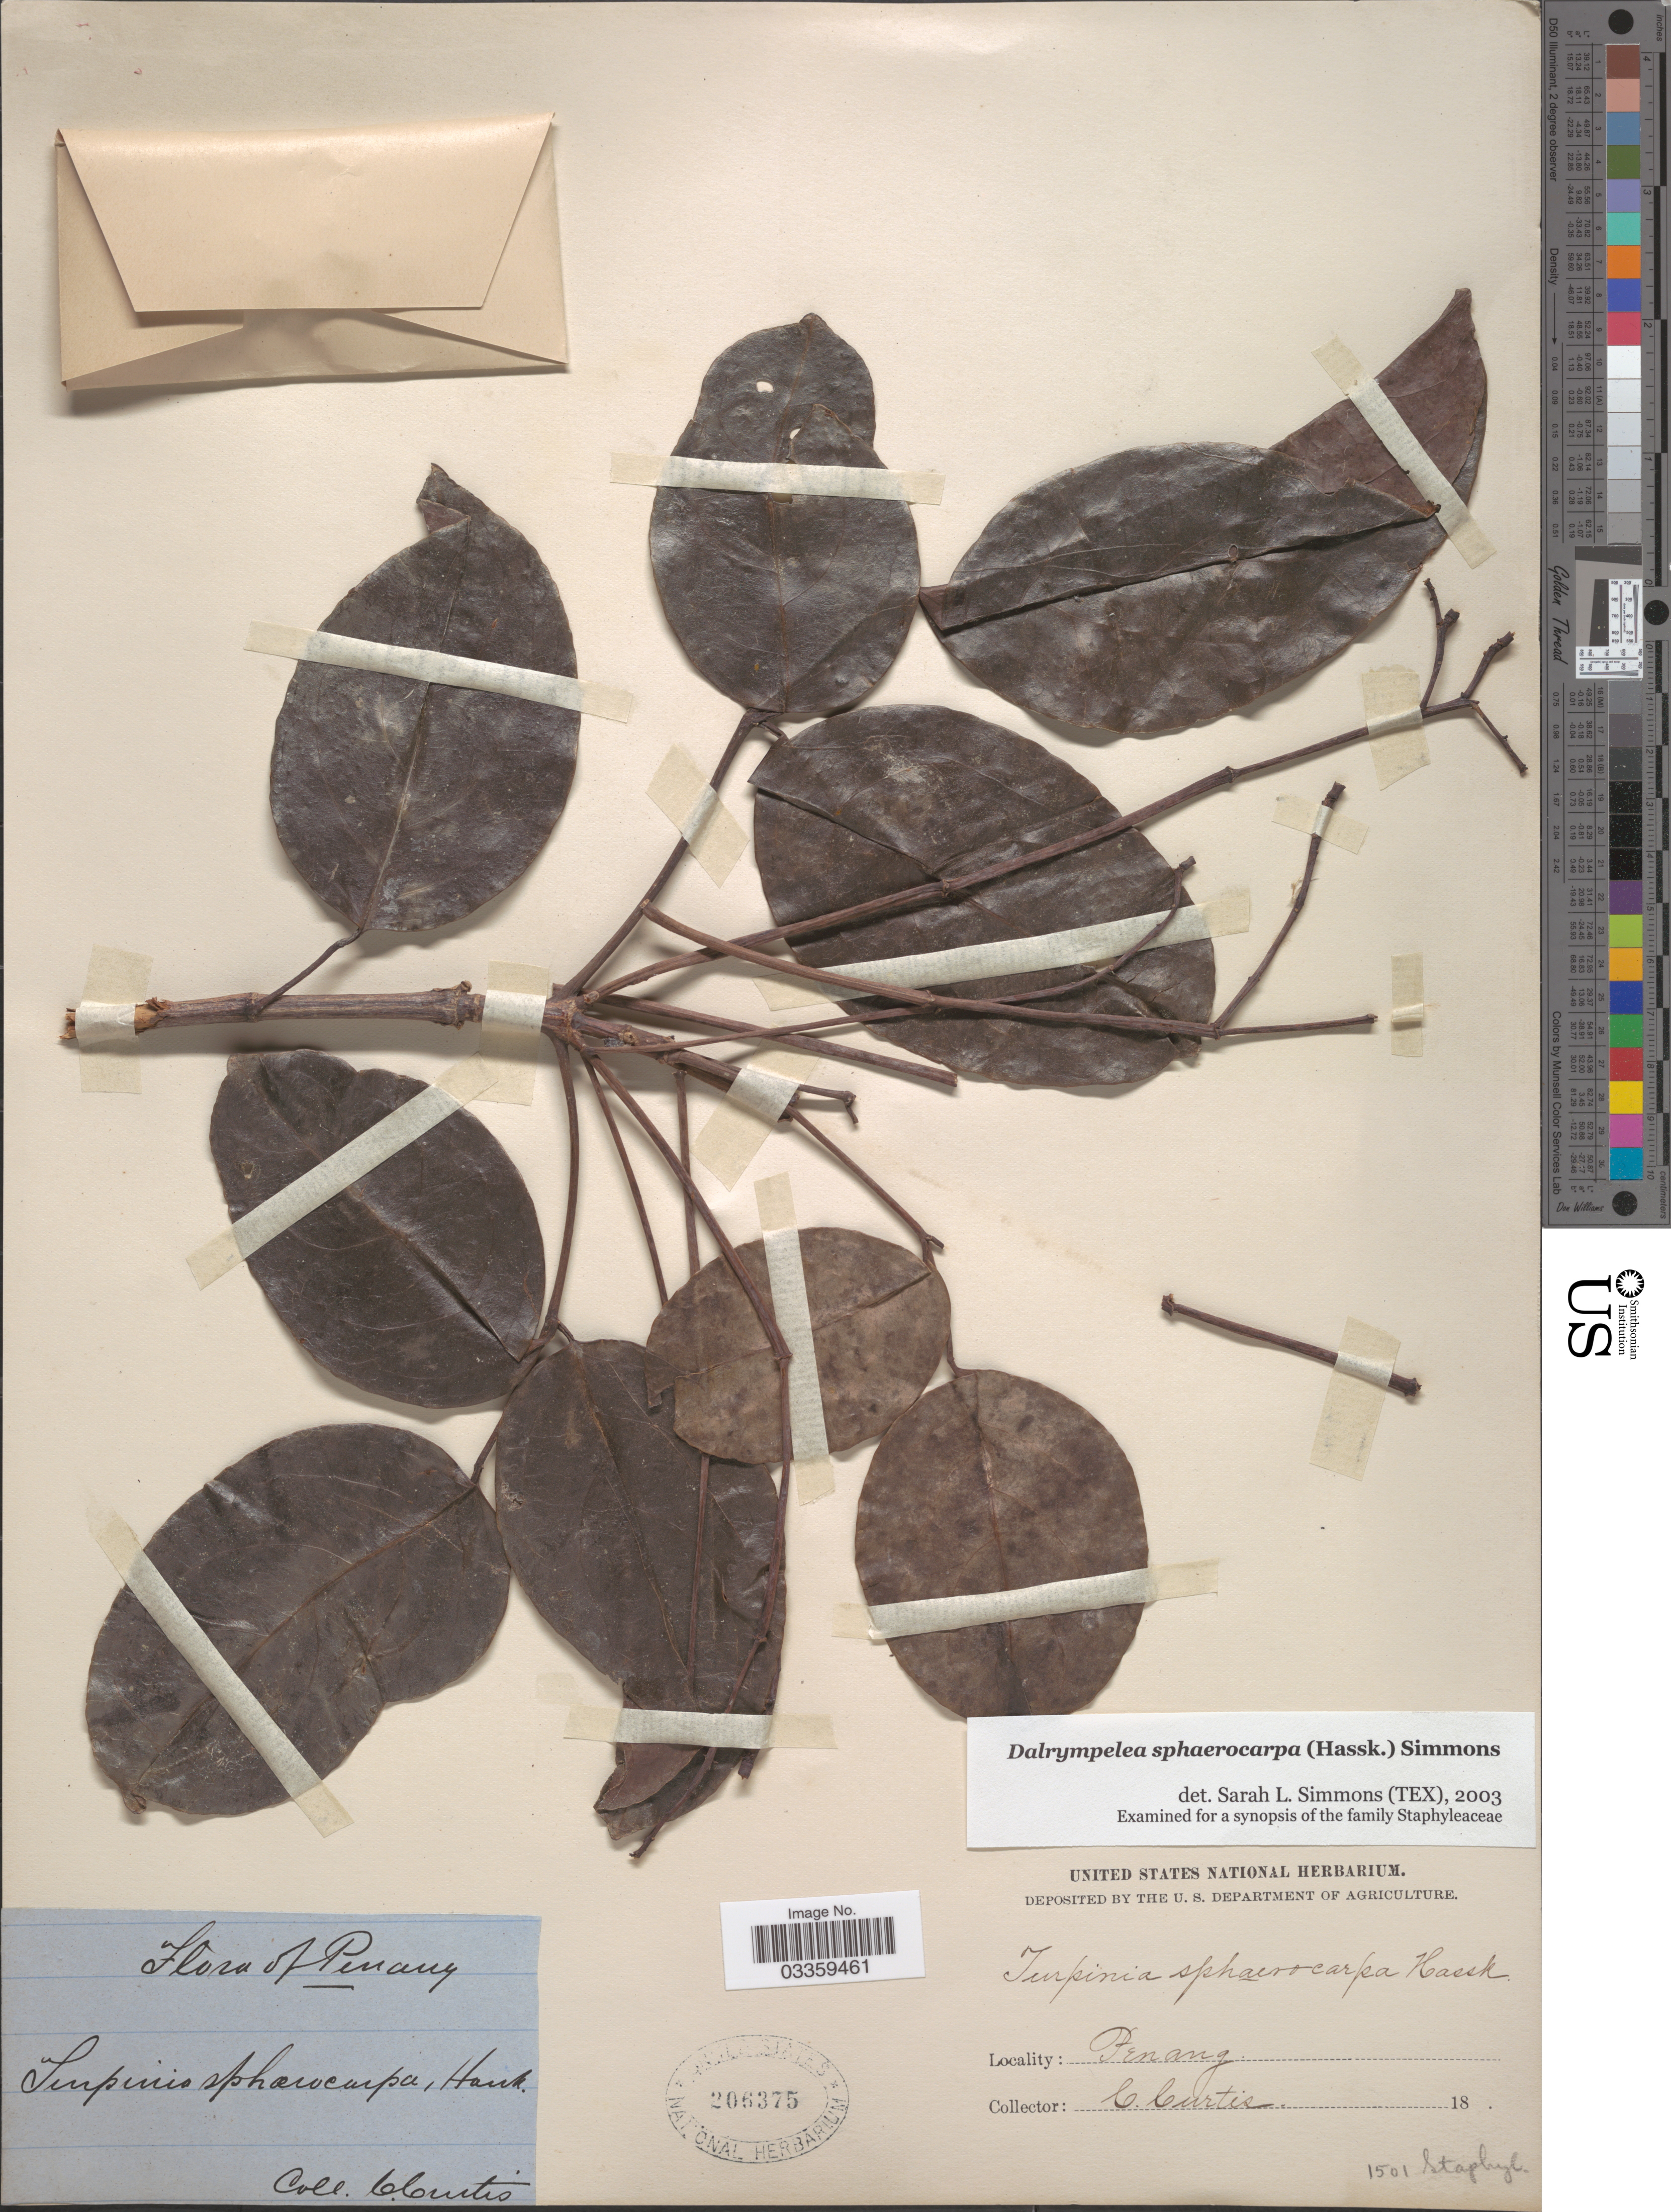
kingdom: Plantae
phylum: Tracheophyta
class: Magnoliopsida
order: Crossosomatales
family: Staphyleaceae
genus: Dalrympelea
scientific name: Dalrympelea sphaerocarpa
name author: (Hassk.) Nor-Ezzaw.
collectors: C. Curtis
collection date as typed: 18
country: Malaysia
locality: Penang.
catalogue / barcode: US 206375